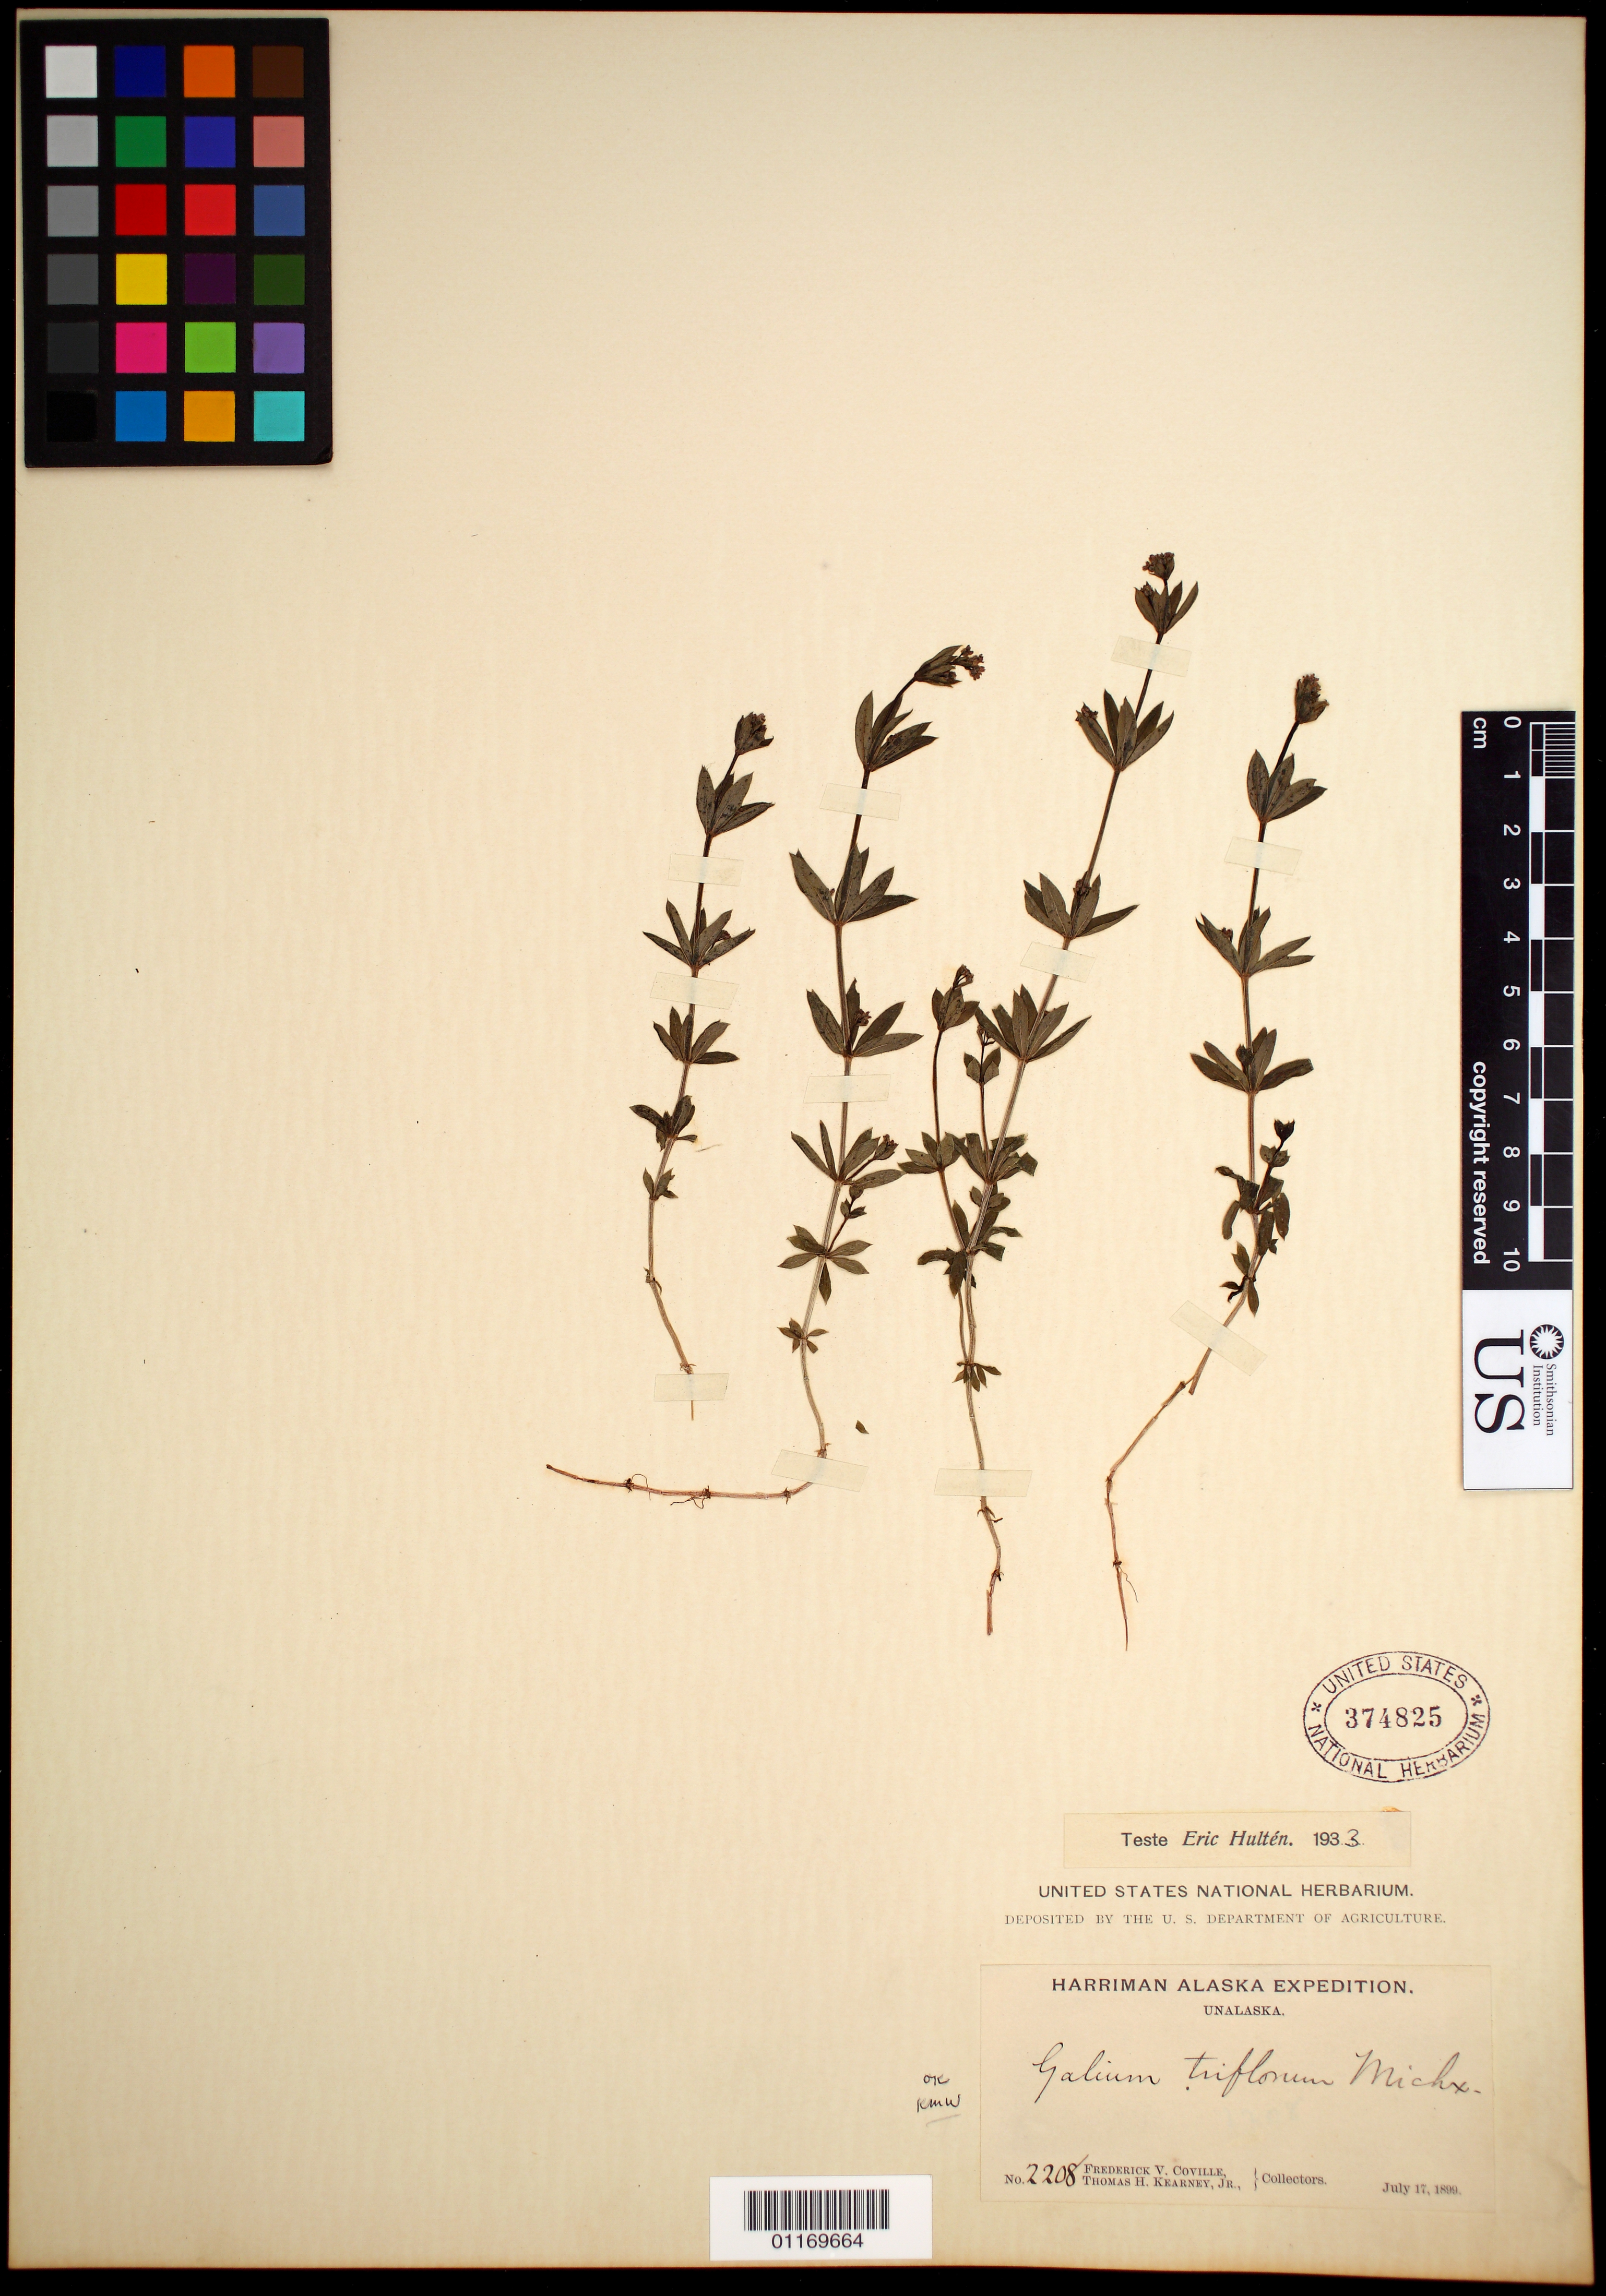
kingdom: Plantae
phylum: Tracheophyta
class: Magnoliopsida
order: Gentianales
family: Rubiaceae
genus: Galium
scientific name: Galium triflorum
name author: Michx.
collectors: F. V. Coville & T. H. Kearney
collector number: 2208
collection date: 1899-07-17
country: United States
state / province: Alaska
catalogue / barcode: US 374825